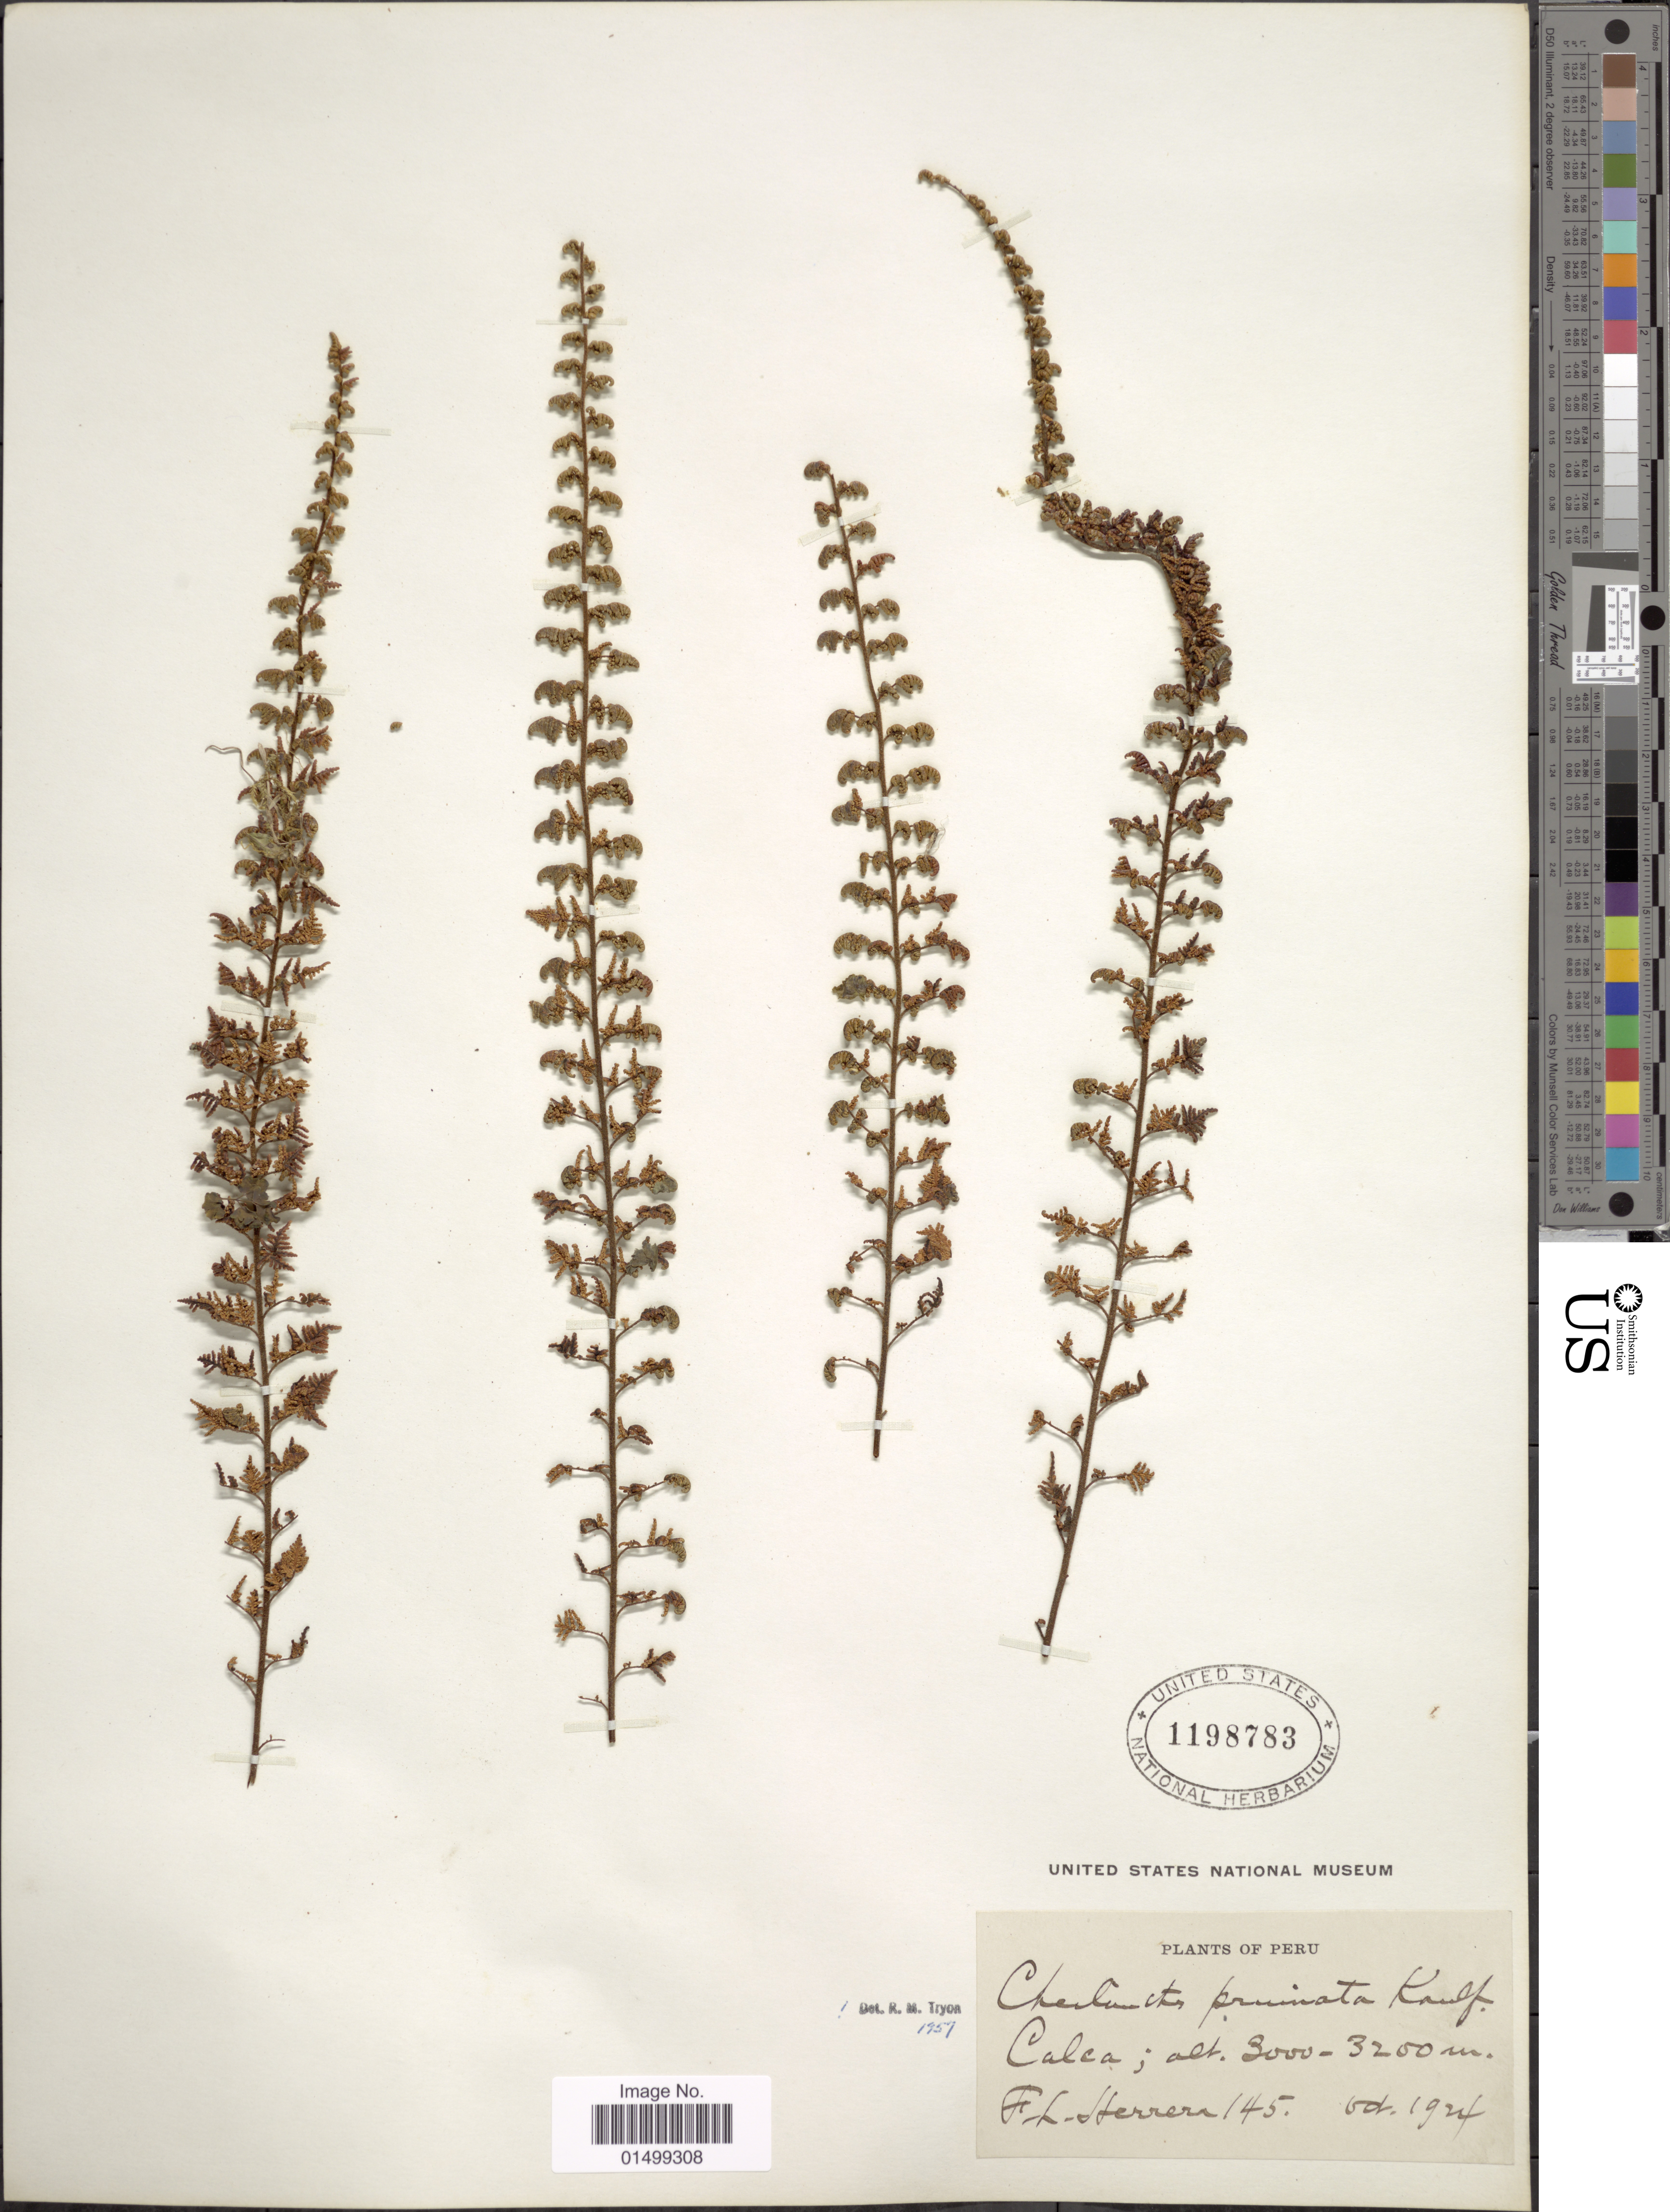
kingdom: Plantae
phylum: Tracheophyta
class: Polypodiopsida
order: Polypodiales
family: Pteridaceae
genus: Cheilanthes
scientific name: Cheilanthes pruinata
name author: Kaulf.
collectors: F. L. Herrera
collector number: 145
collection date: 1924-10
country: Peru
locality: Calca.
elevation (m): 3000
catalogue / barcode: US 1198783